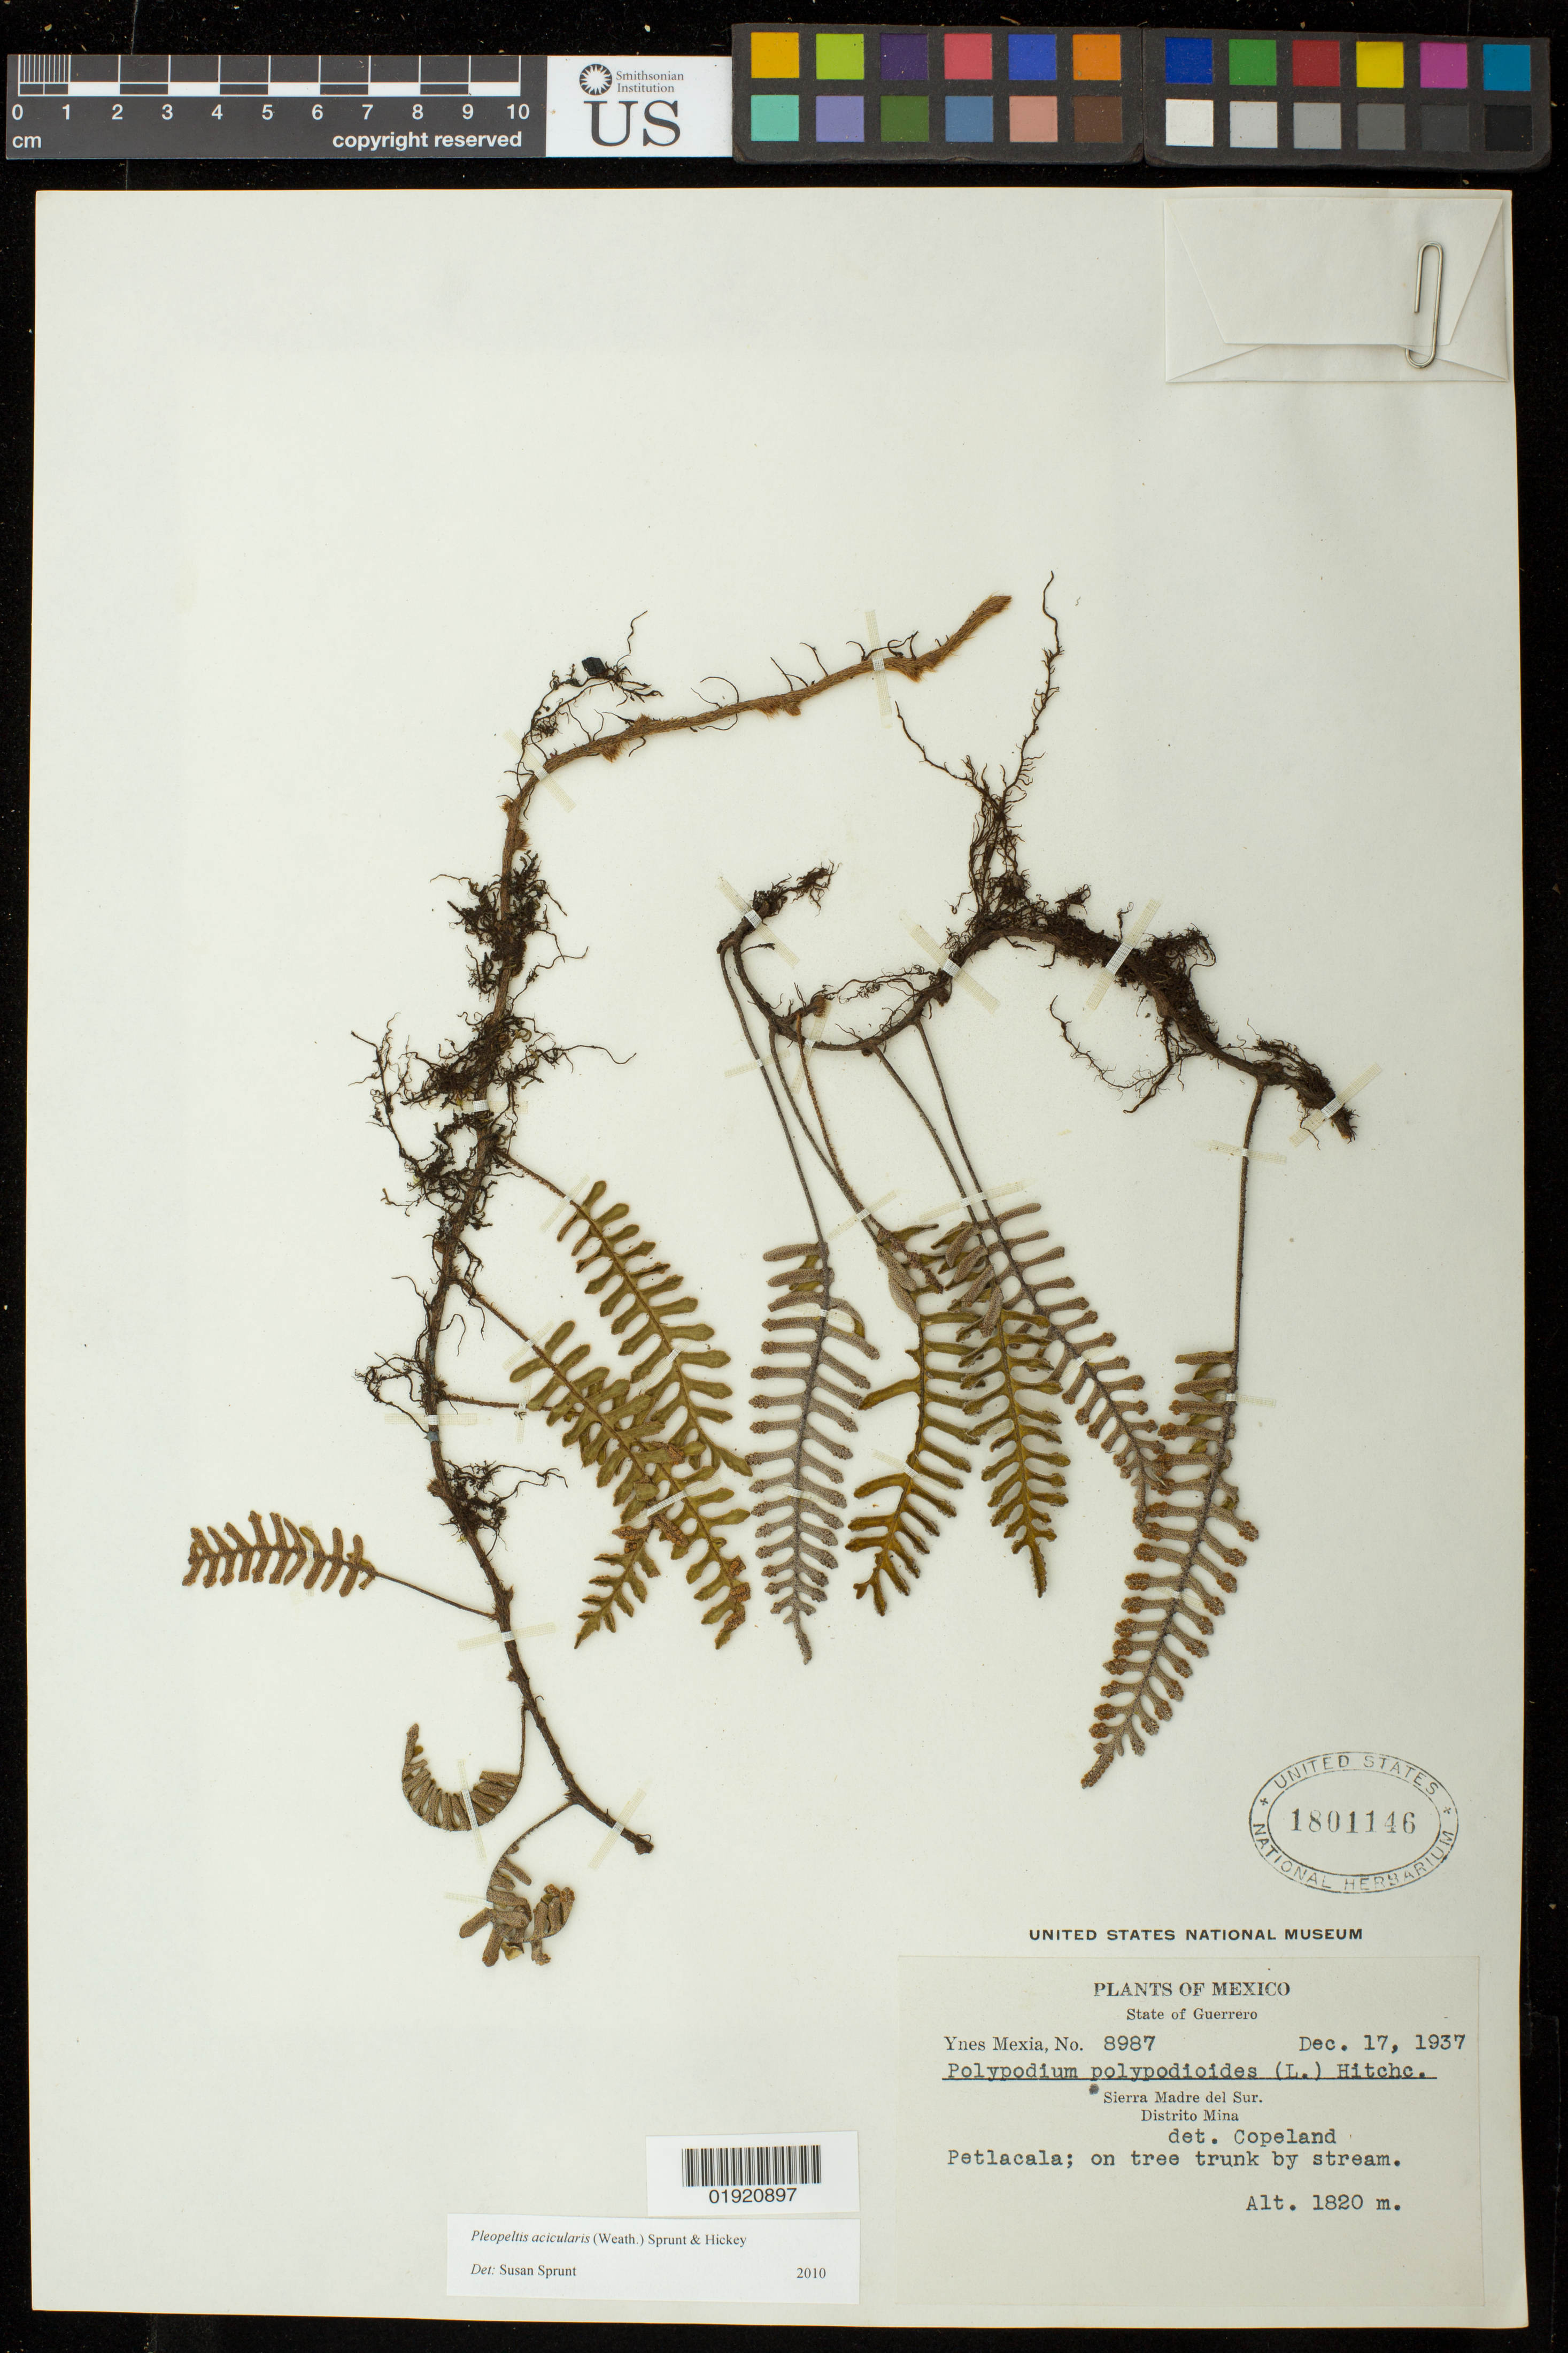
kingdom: Plantae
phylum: Tracheophyta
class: Polypodiopsida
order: Polypodiales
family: Polypodiaceae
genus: Pleopeltis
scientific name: Pleopeltis acicularis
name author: (Weath.) A.R. Sm. & Krömer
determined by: Sprunt, S. V.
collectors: Y. Mexia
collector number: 8987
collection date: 1937-12-17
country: Mexico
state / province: Guerrero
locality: Sierra Madre del Sur. Distrito Mina.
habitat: Petlacala; on tree trunk by stream.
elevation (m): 1820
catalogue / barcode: US 1801146